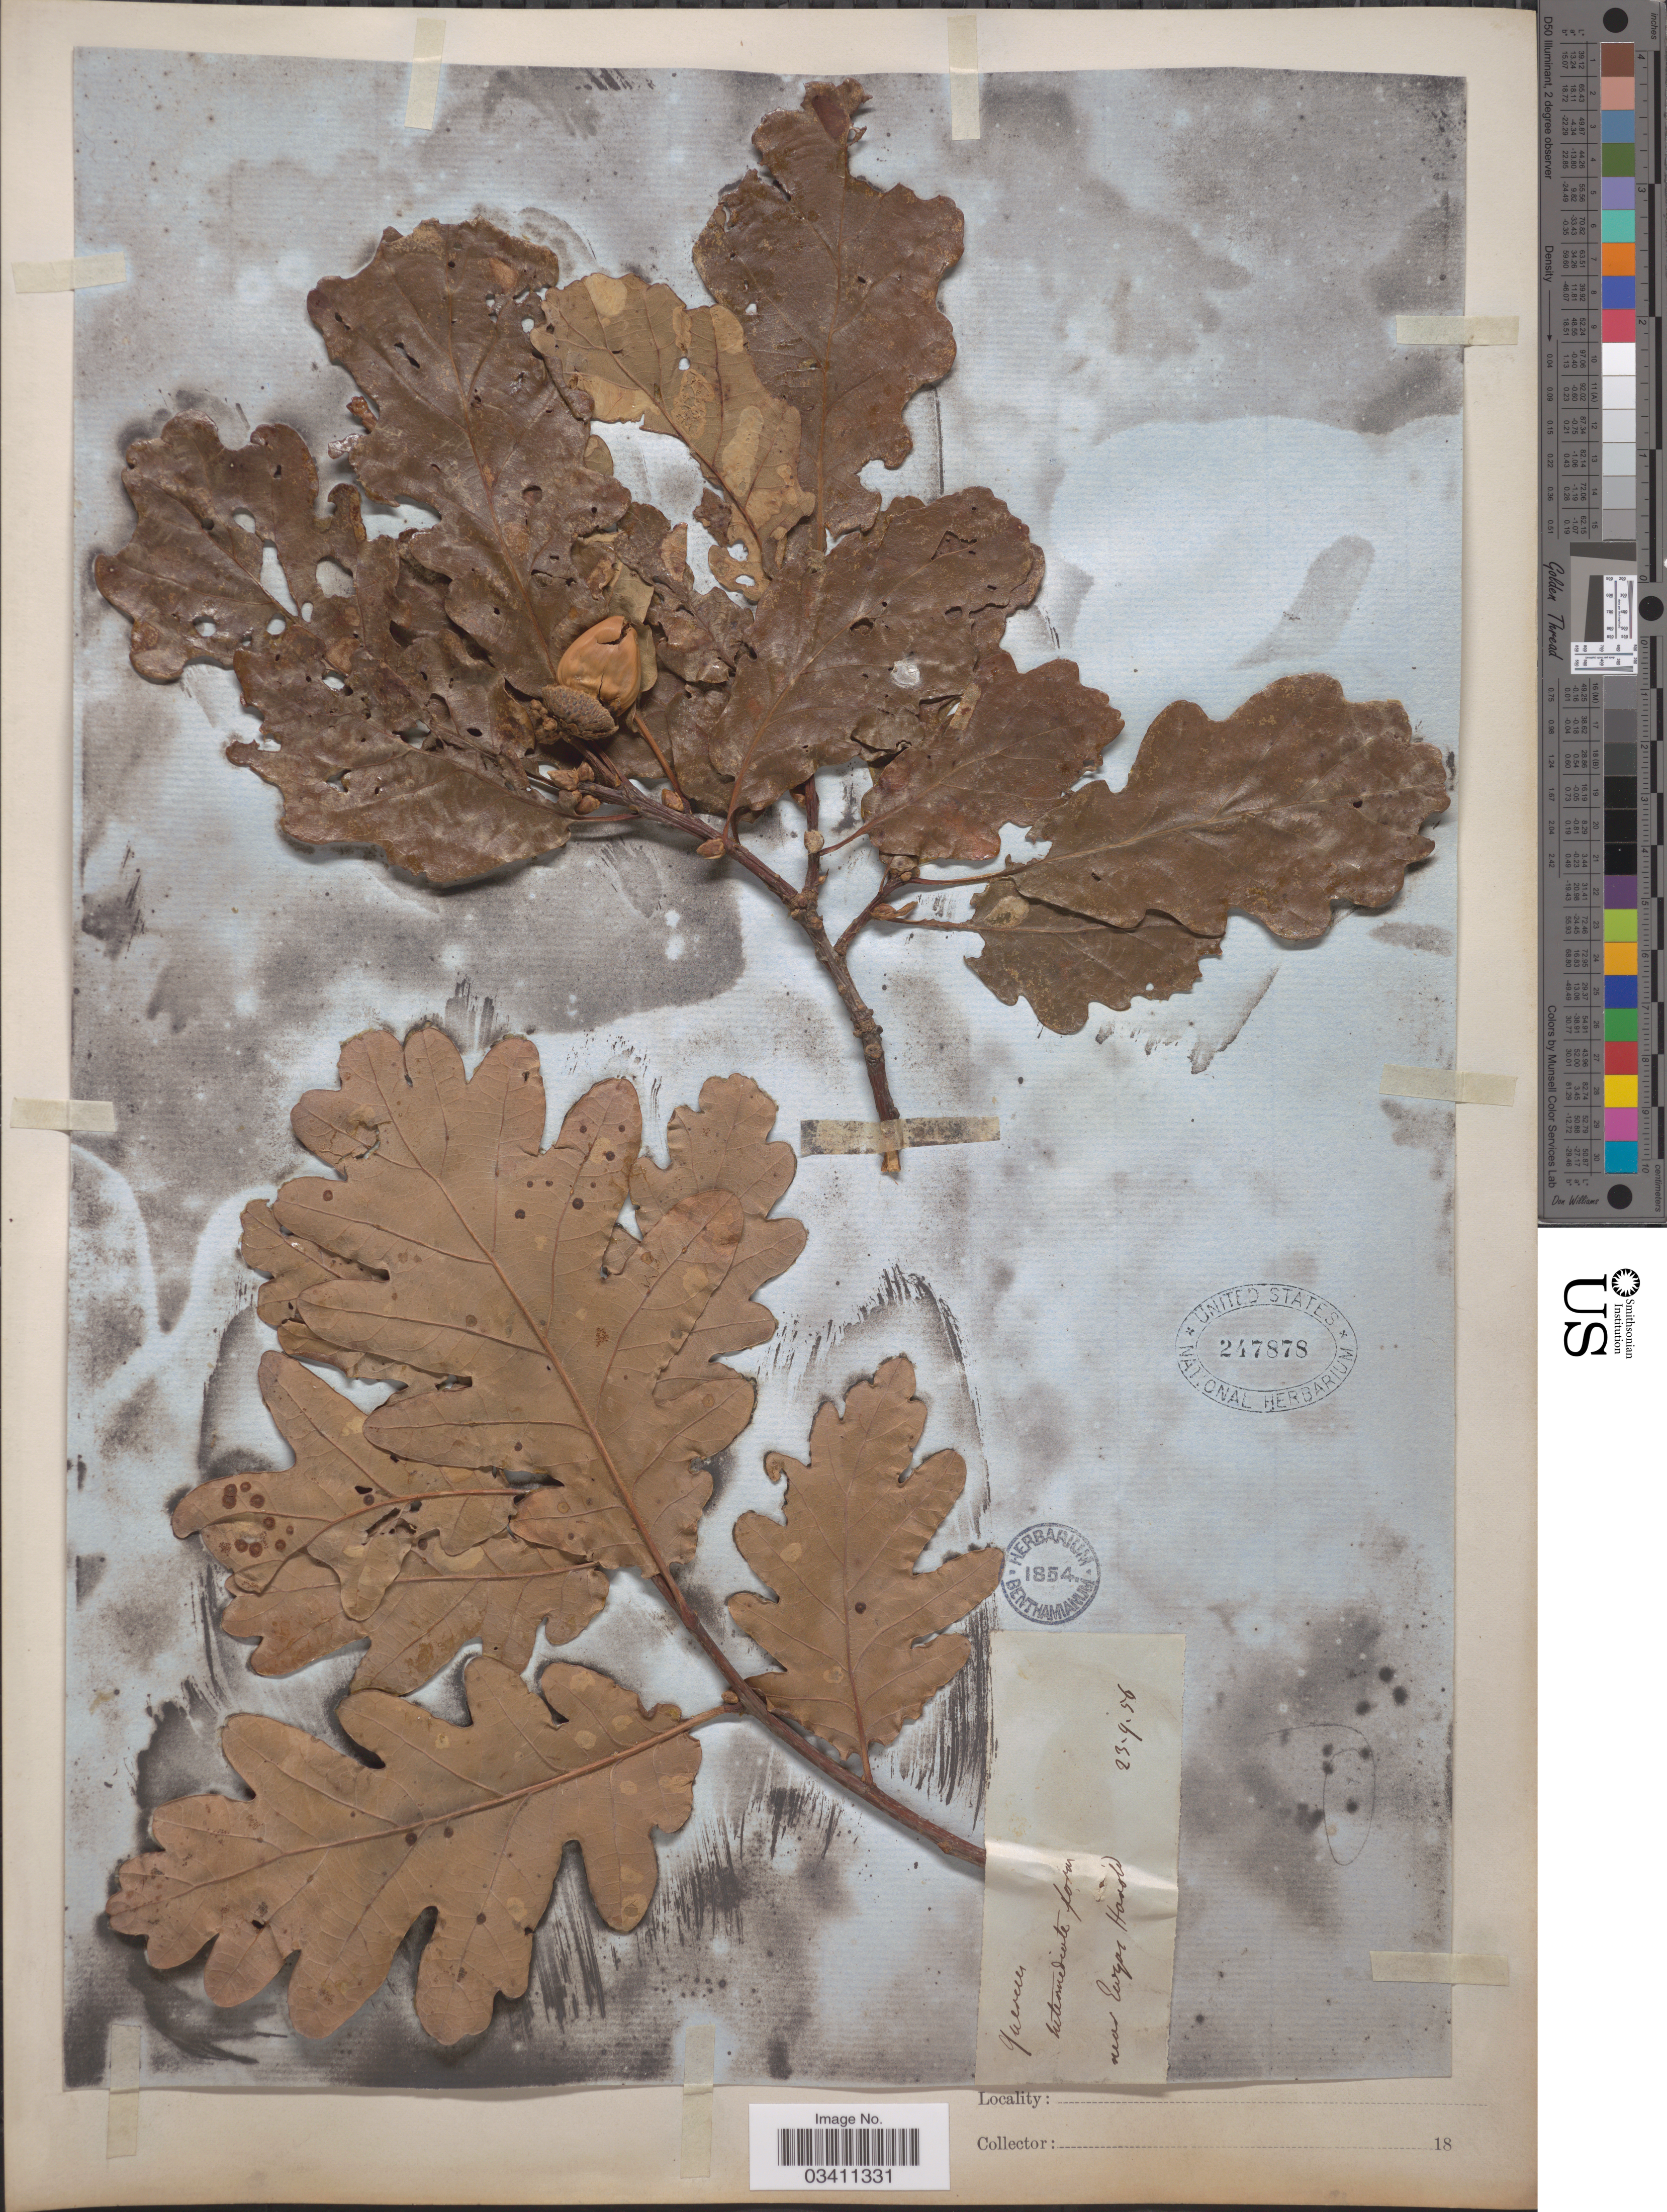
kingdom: Plantae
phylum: Tracheophyta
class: Magnoliopsida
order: Fagales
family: Fagaceae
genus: Quercus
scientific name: Quercus sp.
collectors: Ex herb. Benthamianum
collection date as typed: Transcribed d/m/y: 23/9/56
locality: Near Ewyer Harold.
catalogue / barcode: US 247878